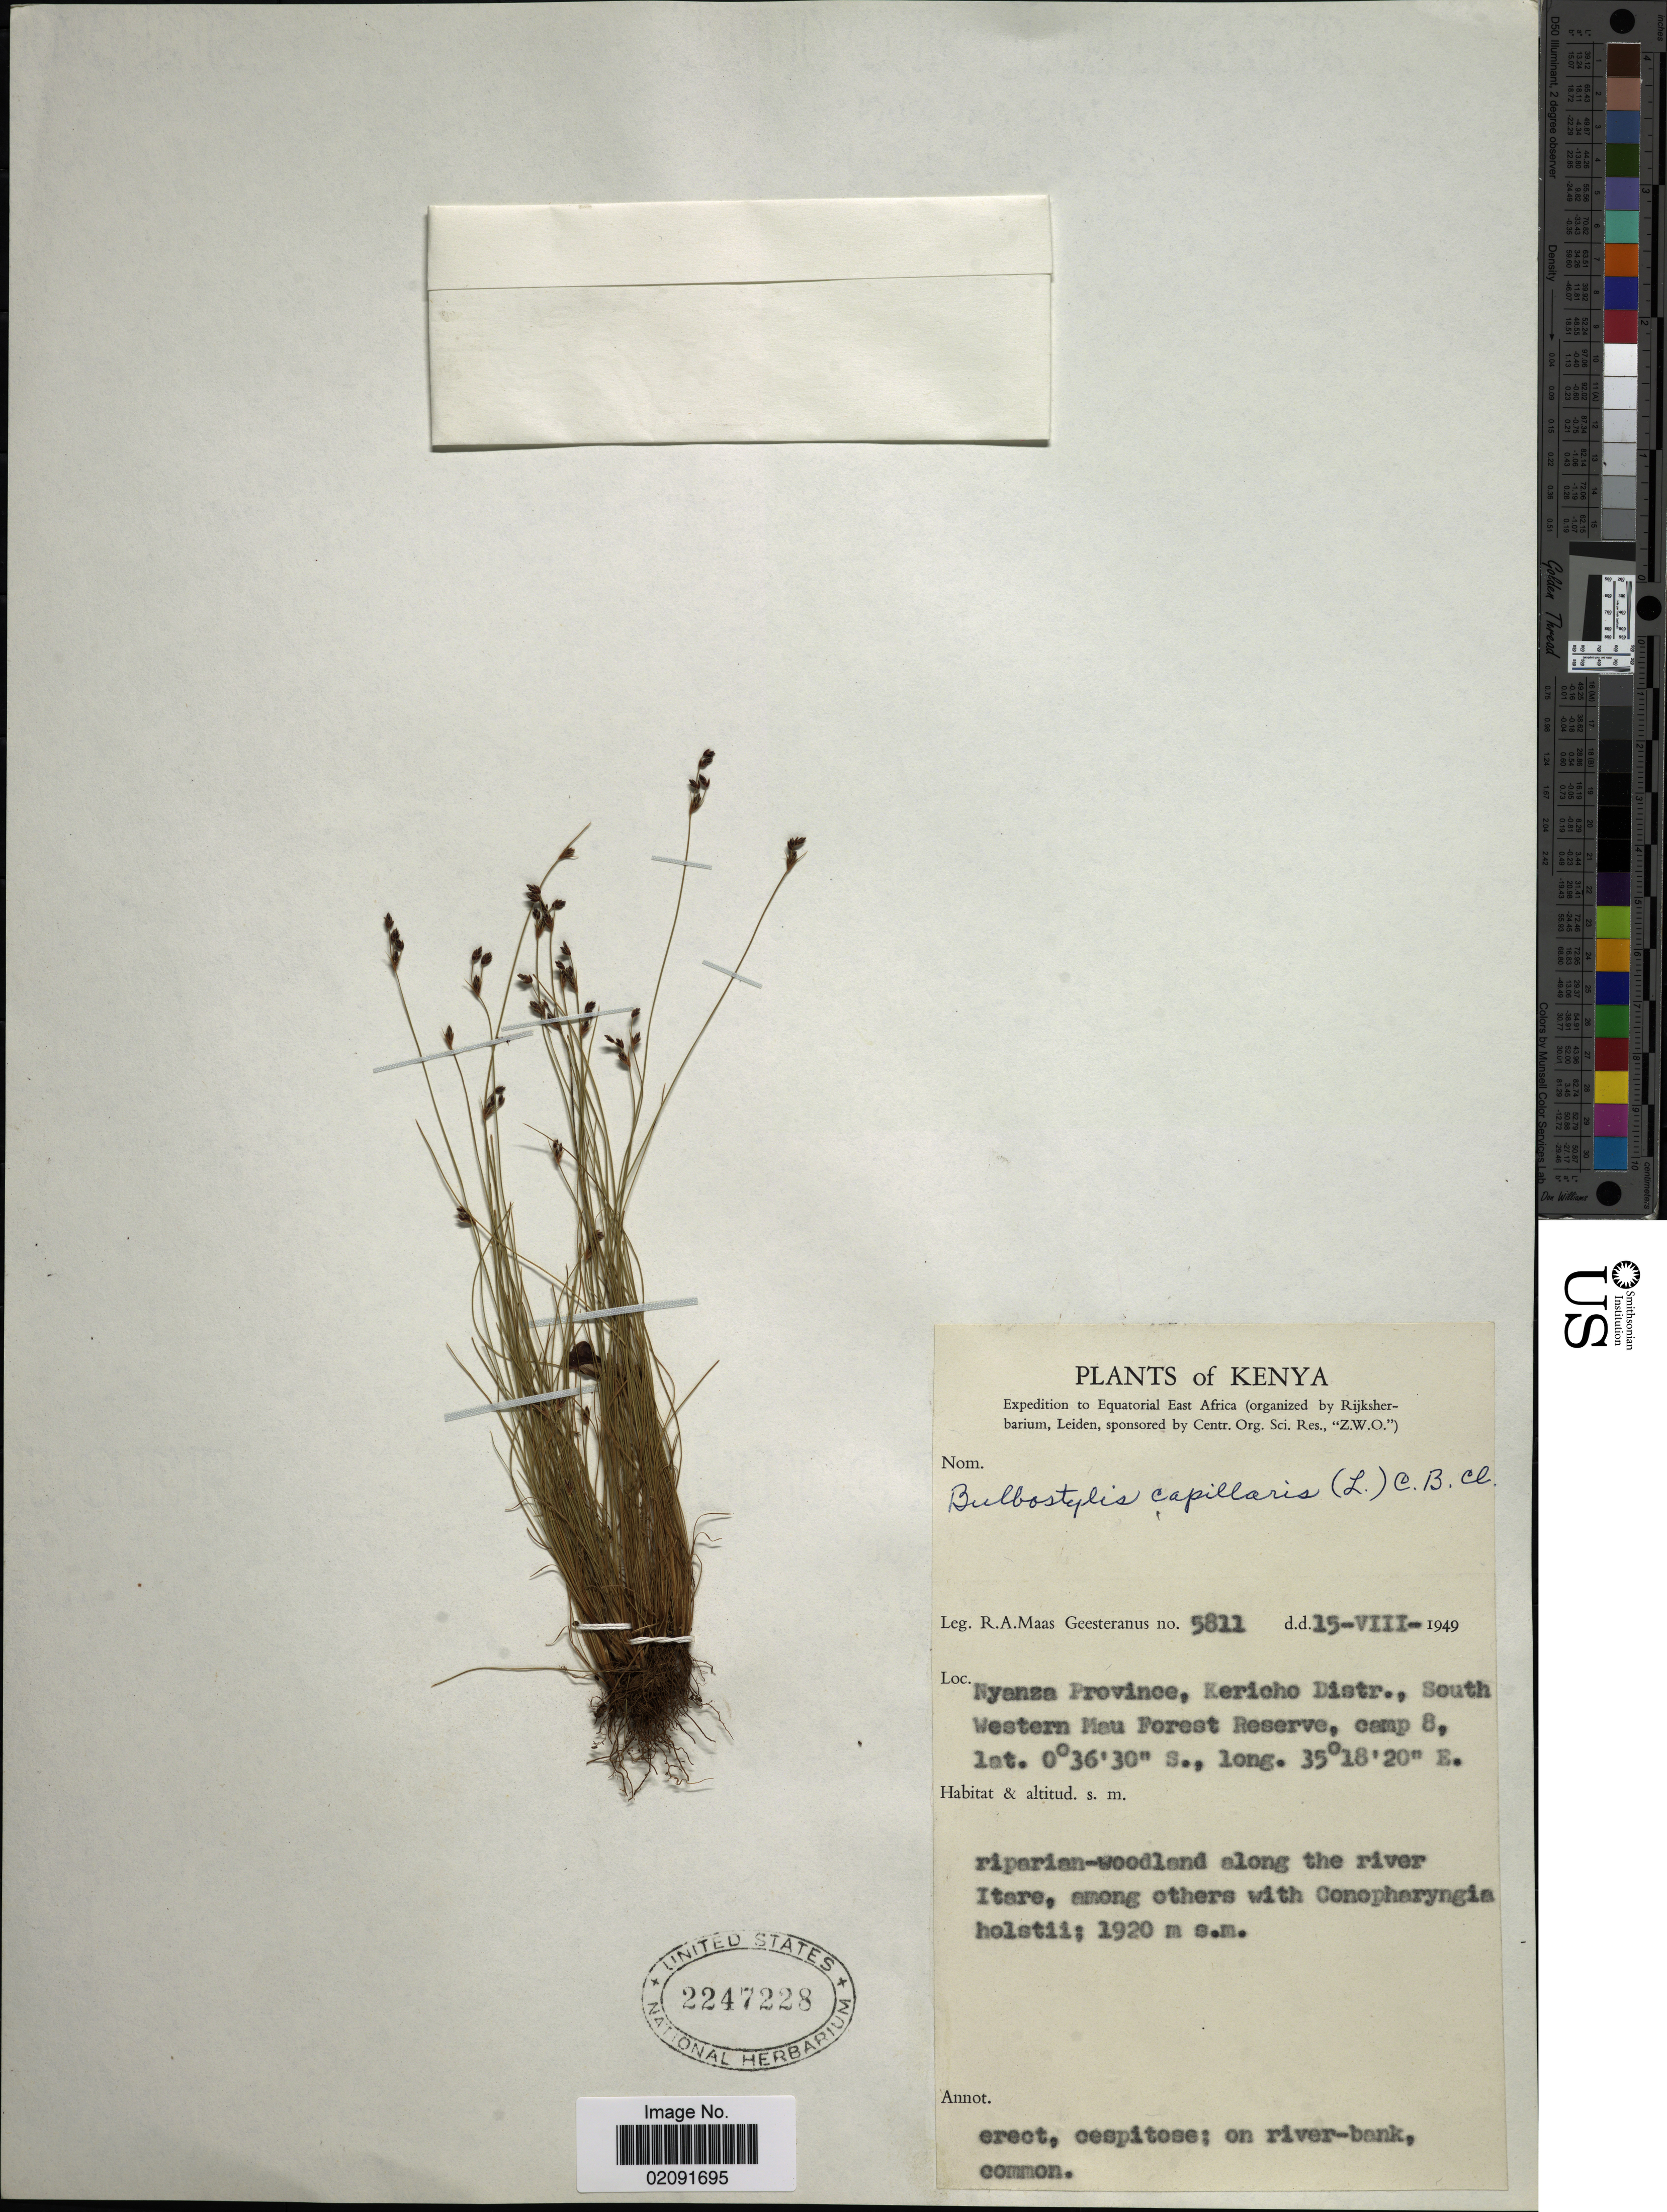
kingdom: Plantae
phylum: Tracheophyta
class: Liliopsida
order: Poales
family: Cyperaceae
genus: Bulbostylis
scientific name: Bulbostylis capillaris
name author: (L.) Kunth ex C.B. Clarke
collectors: R. A. Maas Geesteranus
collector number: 5811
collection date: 1949-08-15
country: Kenya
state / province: Kericho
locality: Equatorial East Africa. Kericho Distr., South Western Mau Forest Reserve, camp 8, 1st.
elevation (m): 1920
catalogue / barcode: US 2247228